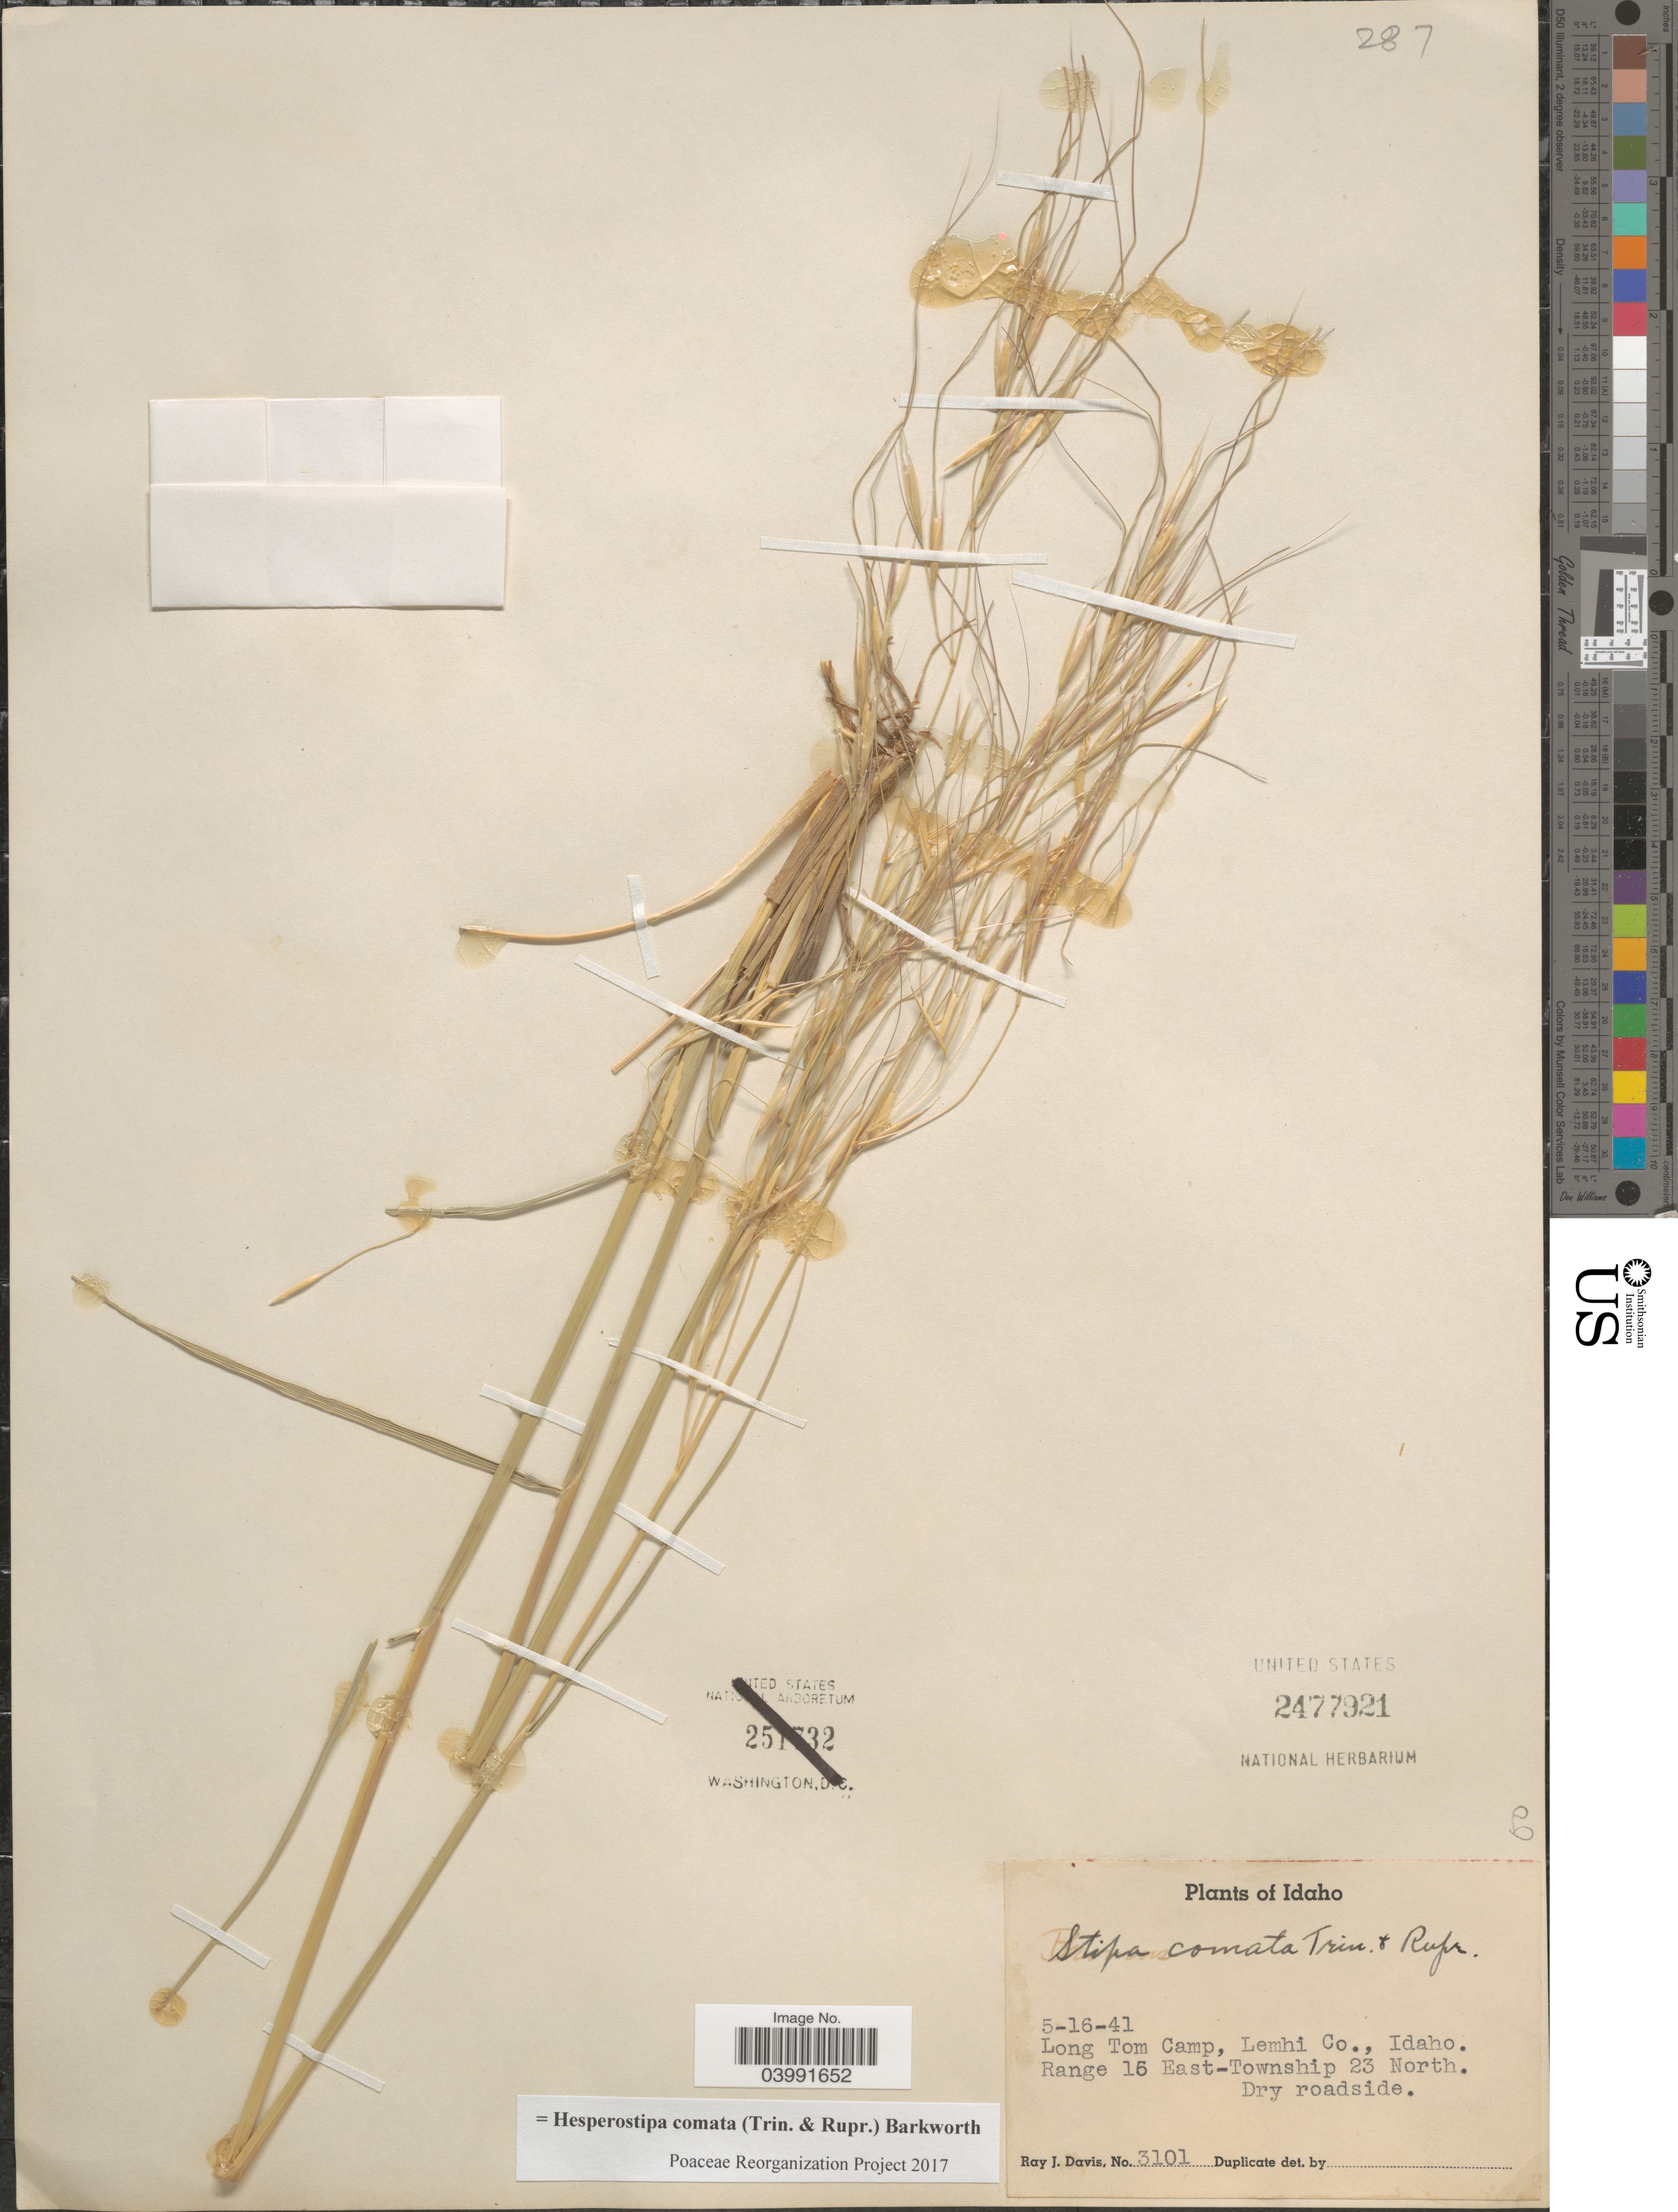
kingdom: Plantae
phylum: Tracheophyta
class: Liliopsida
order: Poales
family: Poaceae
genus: Hesperostipa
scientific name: Hesperostipa comata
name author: (Trin. & Rupr.) Barkworth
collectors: R. Davis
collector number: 3101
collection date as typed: Transcribed d/m/y: 16/5/41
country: United States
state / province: Idaho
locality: Long Tom Camp, Lemhi Co. Range 16 East-Township 23 North.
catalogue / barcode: US 2477921